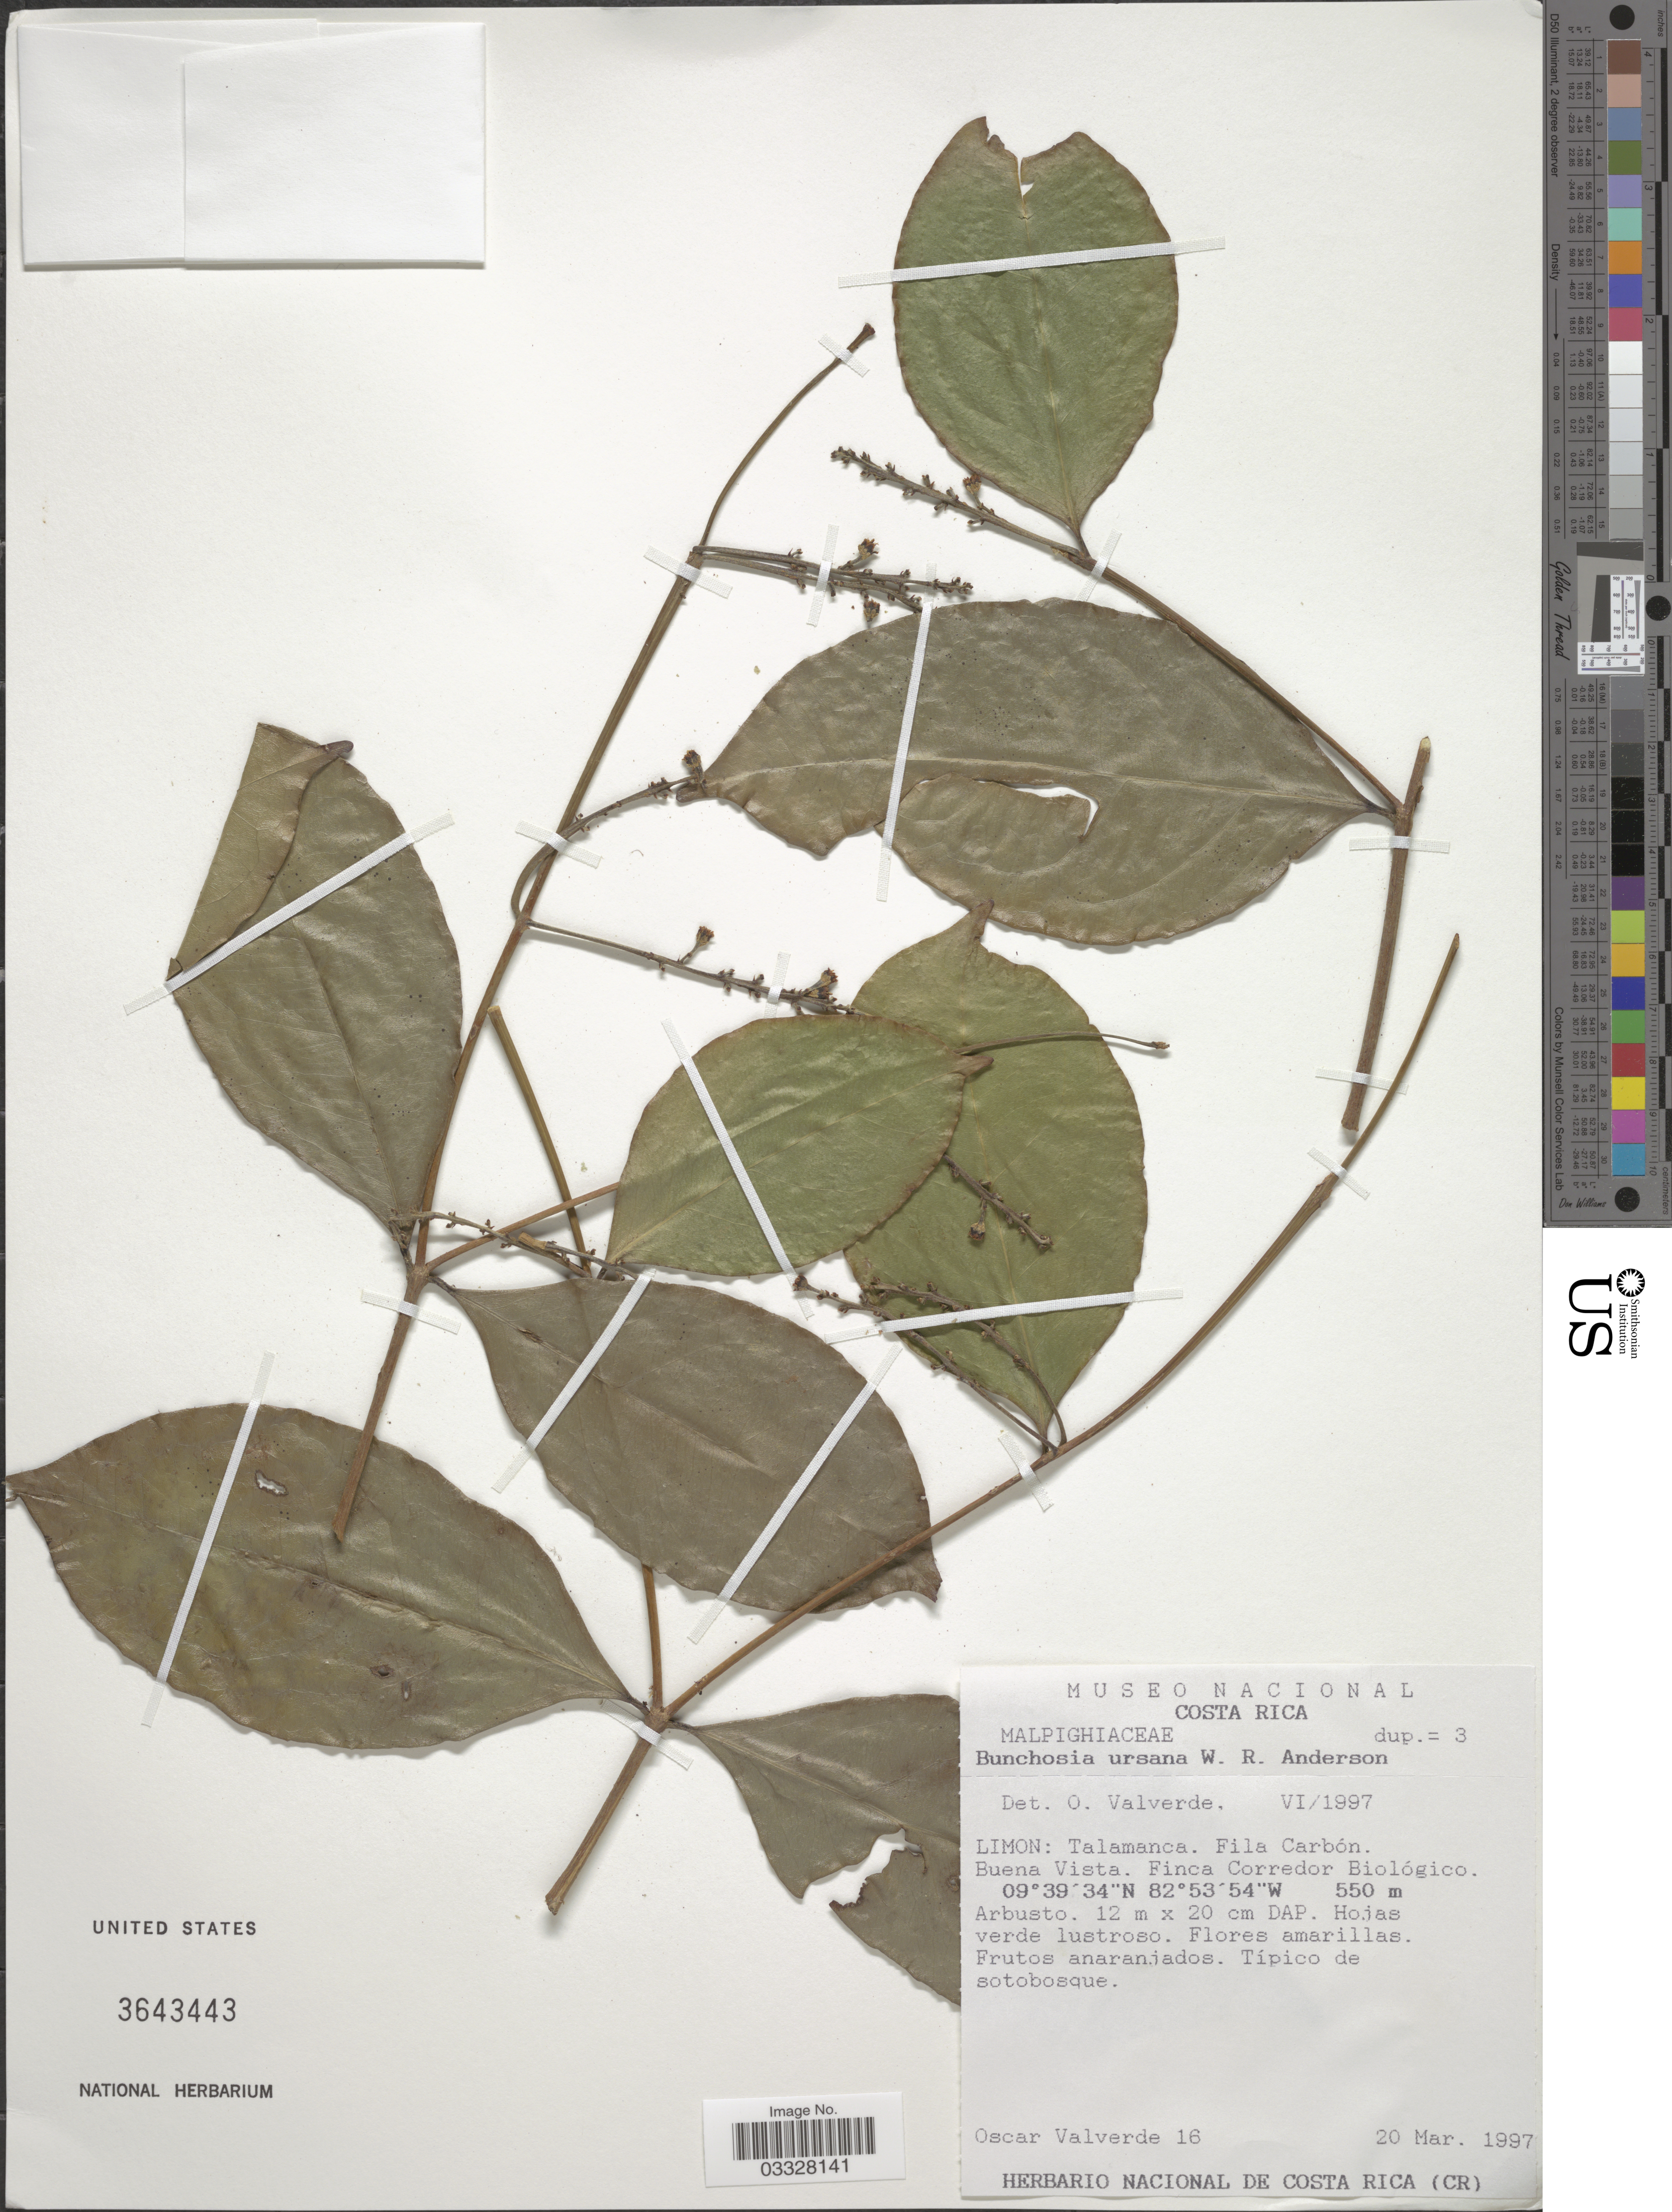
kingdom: Plantae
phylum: Tracheophyta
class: Magnoliopsida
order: Malpighiales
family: Malpighiaceae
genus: Bunchosia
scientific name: Bunchosia ursana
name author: W.R. Anderson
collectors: O. Valverde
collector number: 16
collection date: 1997-03-20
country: Costa Rica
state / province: Limón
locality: Talamanca. Fila Carbón. Buena Vista. Finca Corredor Biológico.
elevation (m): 550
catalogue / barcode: US 3643443